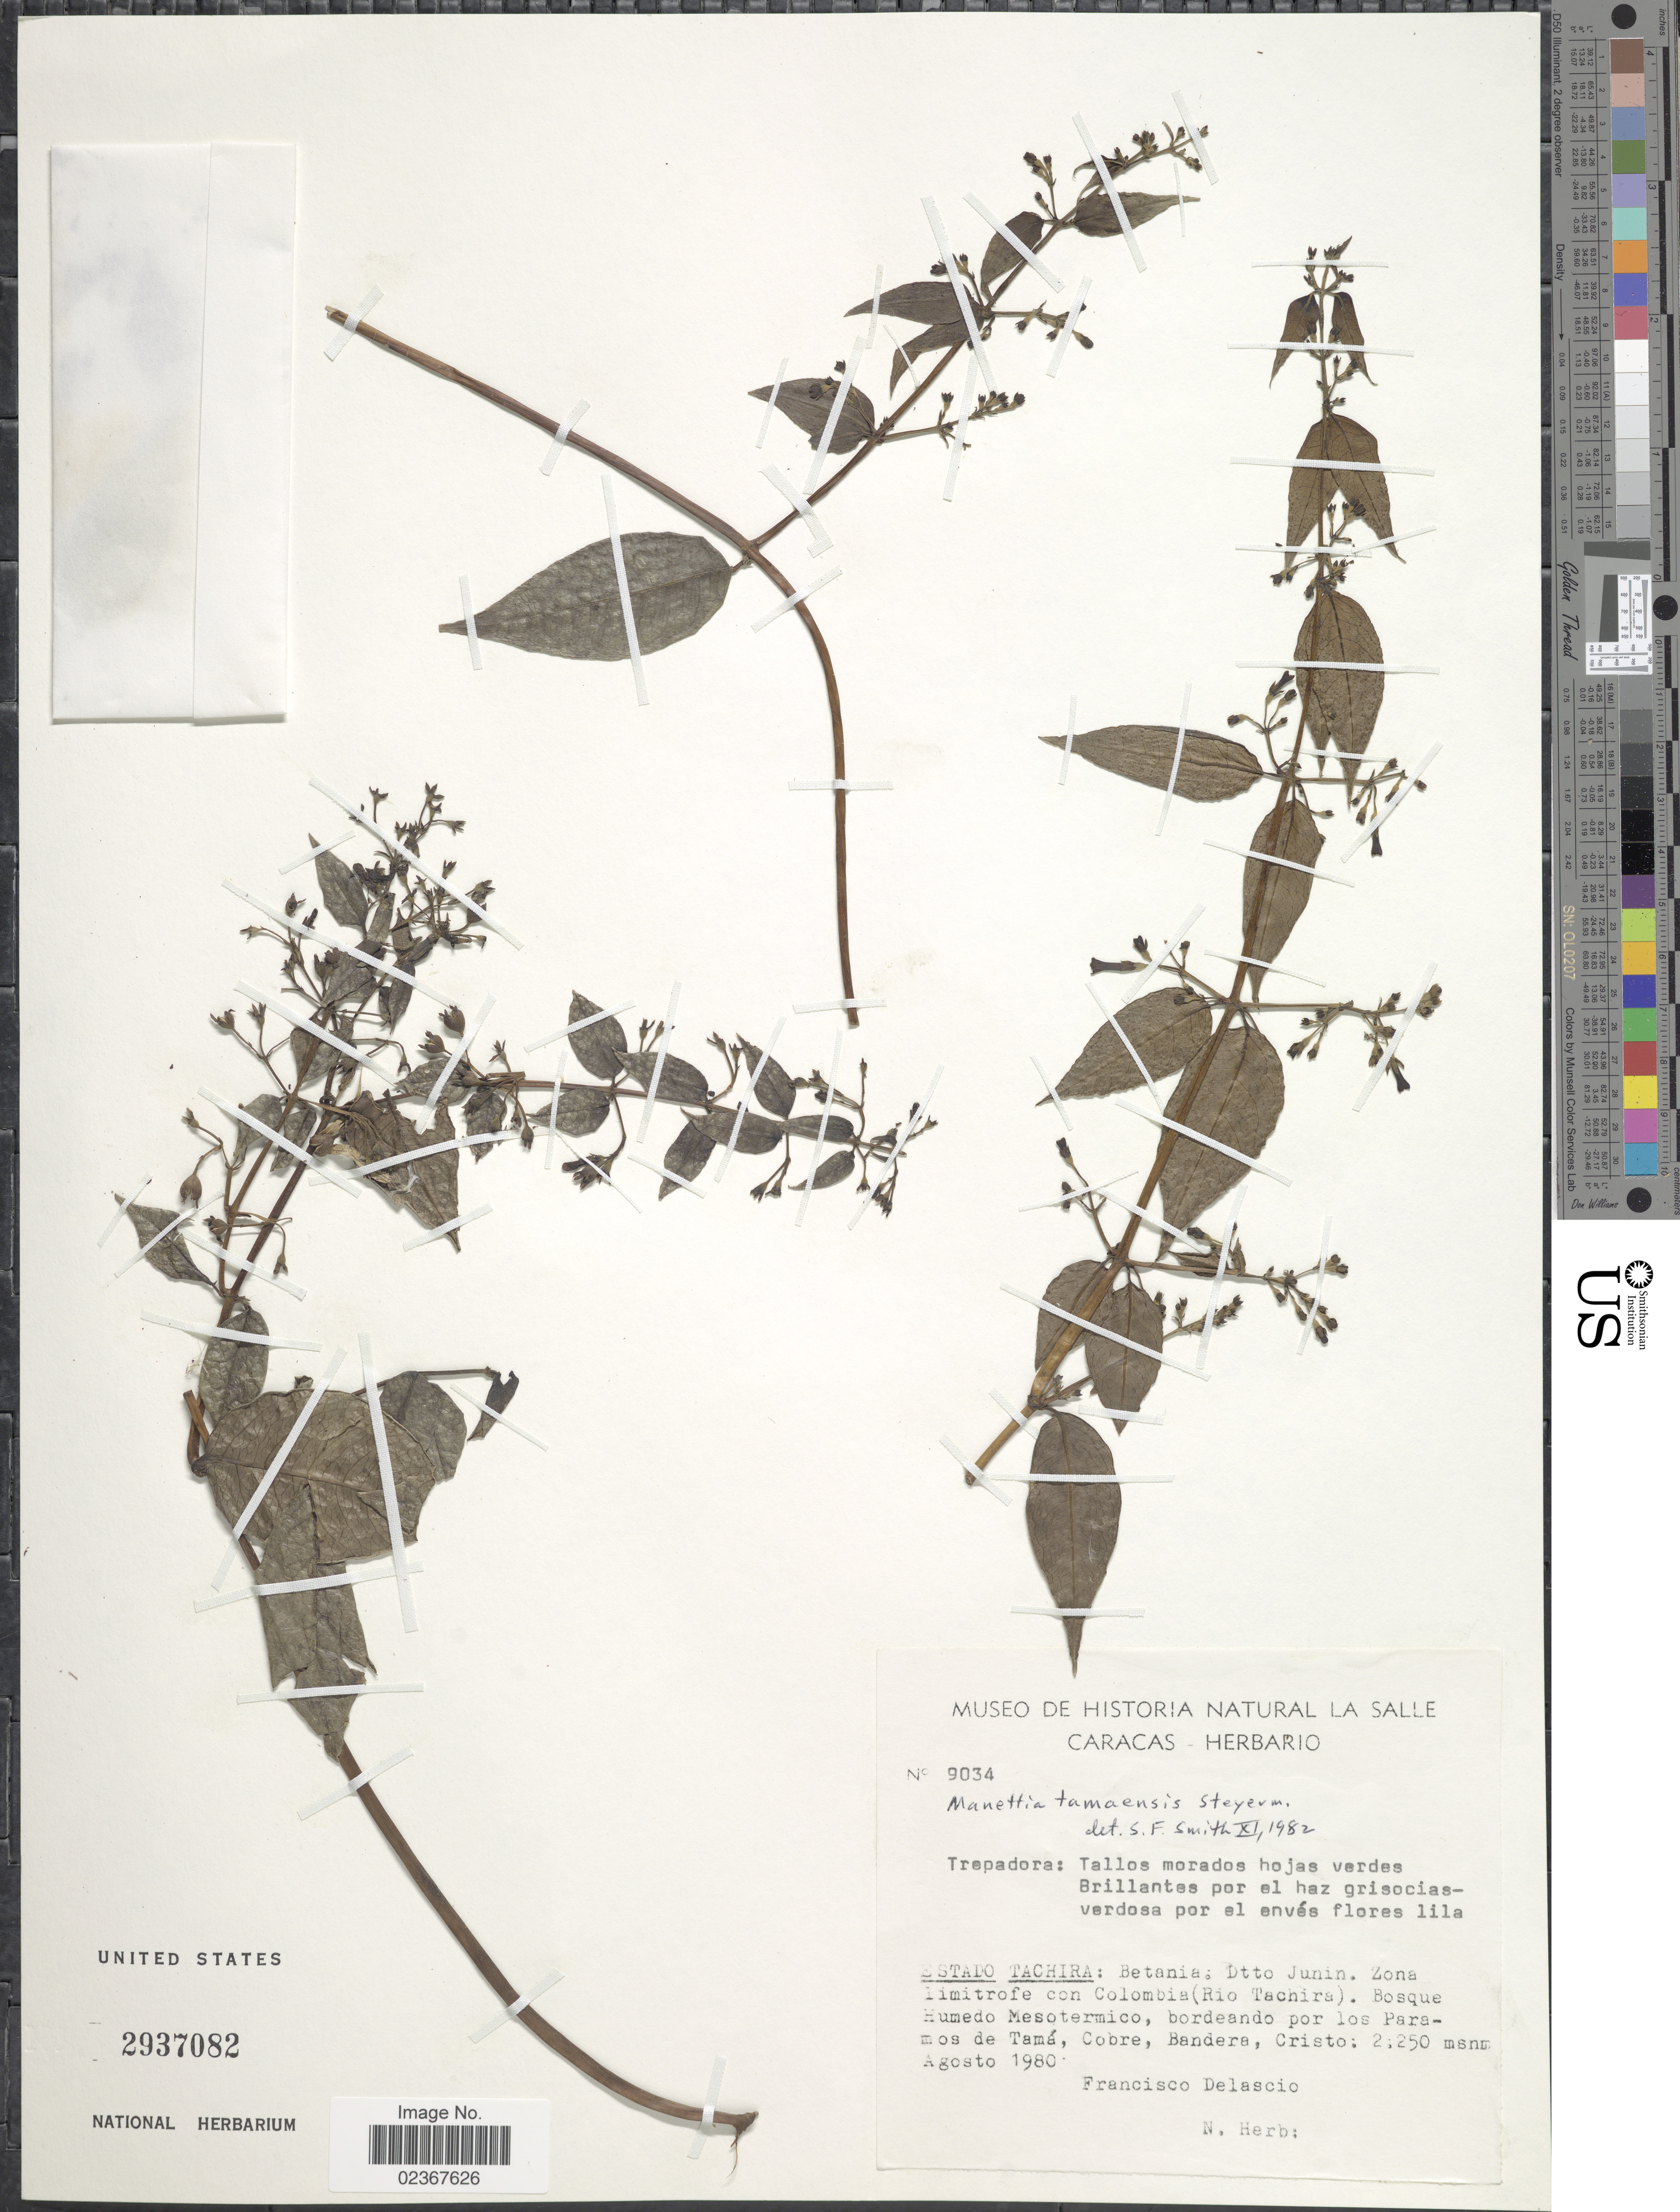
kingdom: Plantae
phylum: Tracheophyta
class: Magnoliopsida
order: Gentianales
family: Rubiaceae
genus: Manettia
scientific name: Manettia tamaensis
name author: Steyerm.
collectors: F. Delascio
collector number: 9034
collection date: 1980-08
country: Venezuela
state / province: Tachira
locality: Betania: Dtto Junin. Zona Limitrofe con Colombia (Rio Tachira). Bosque Humedo Mesotermico, bordeando por los Paramos de Tamá, Cobre, Bandera, Cristo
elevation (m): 2250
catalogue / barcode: US 2937082